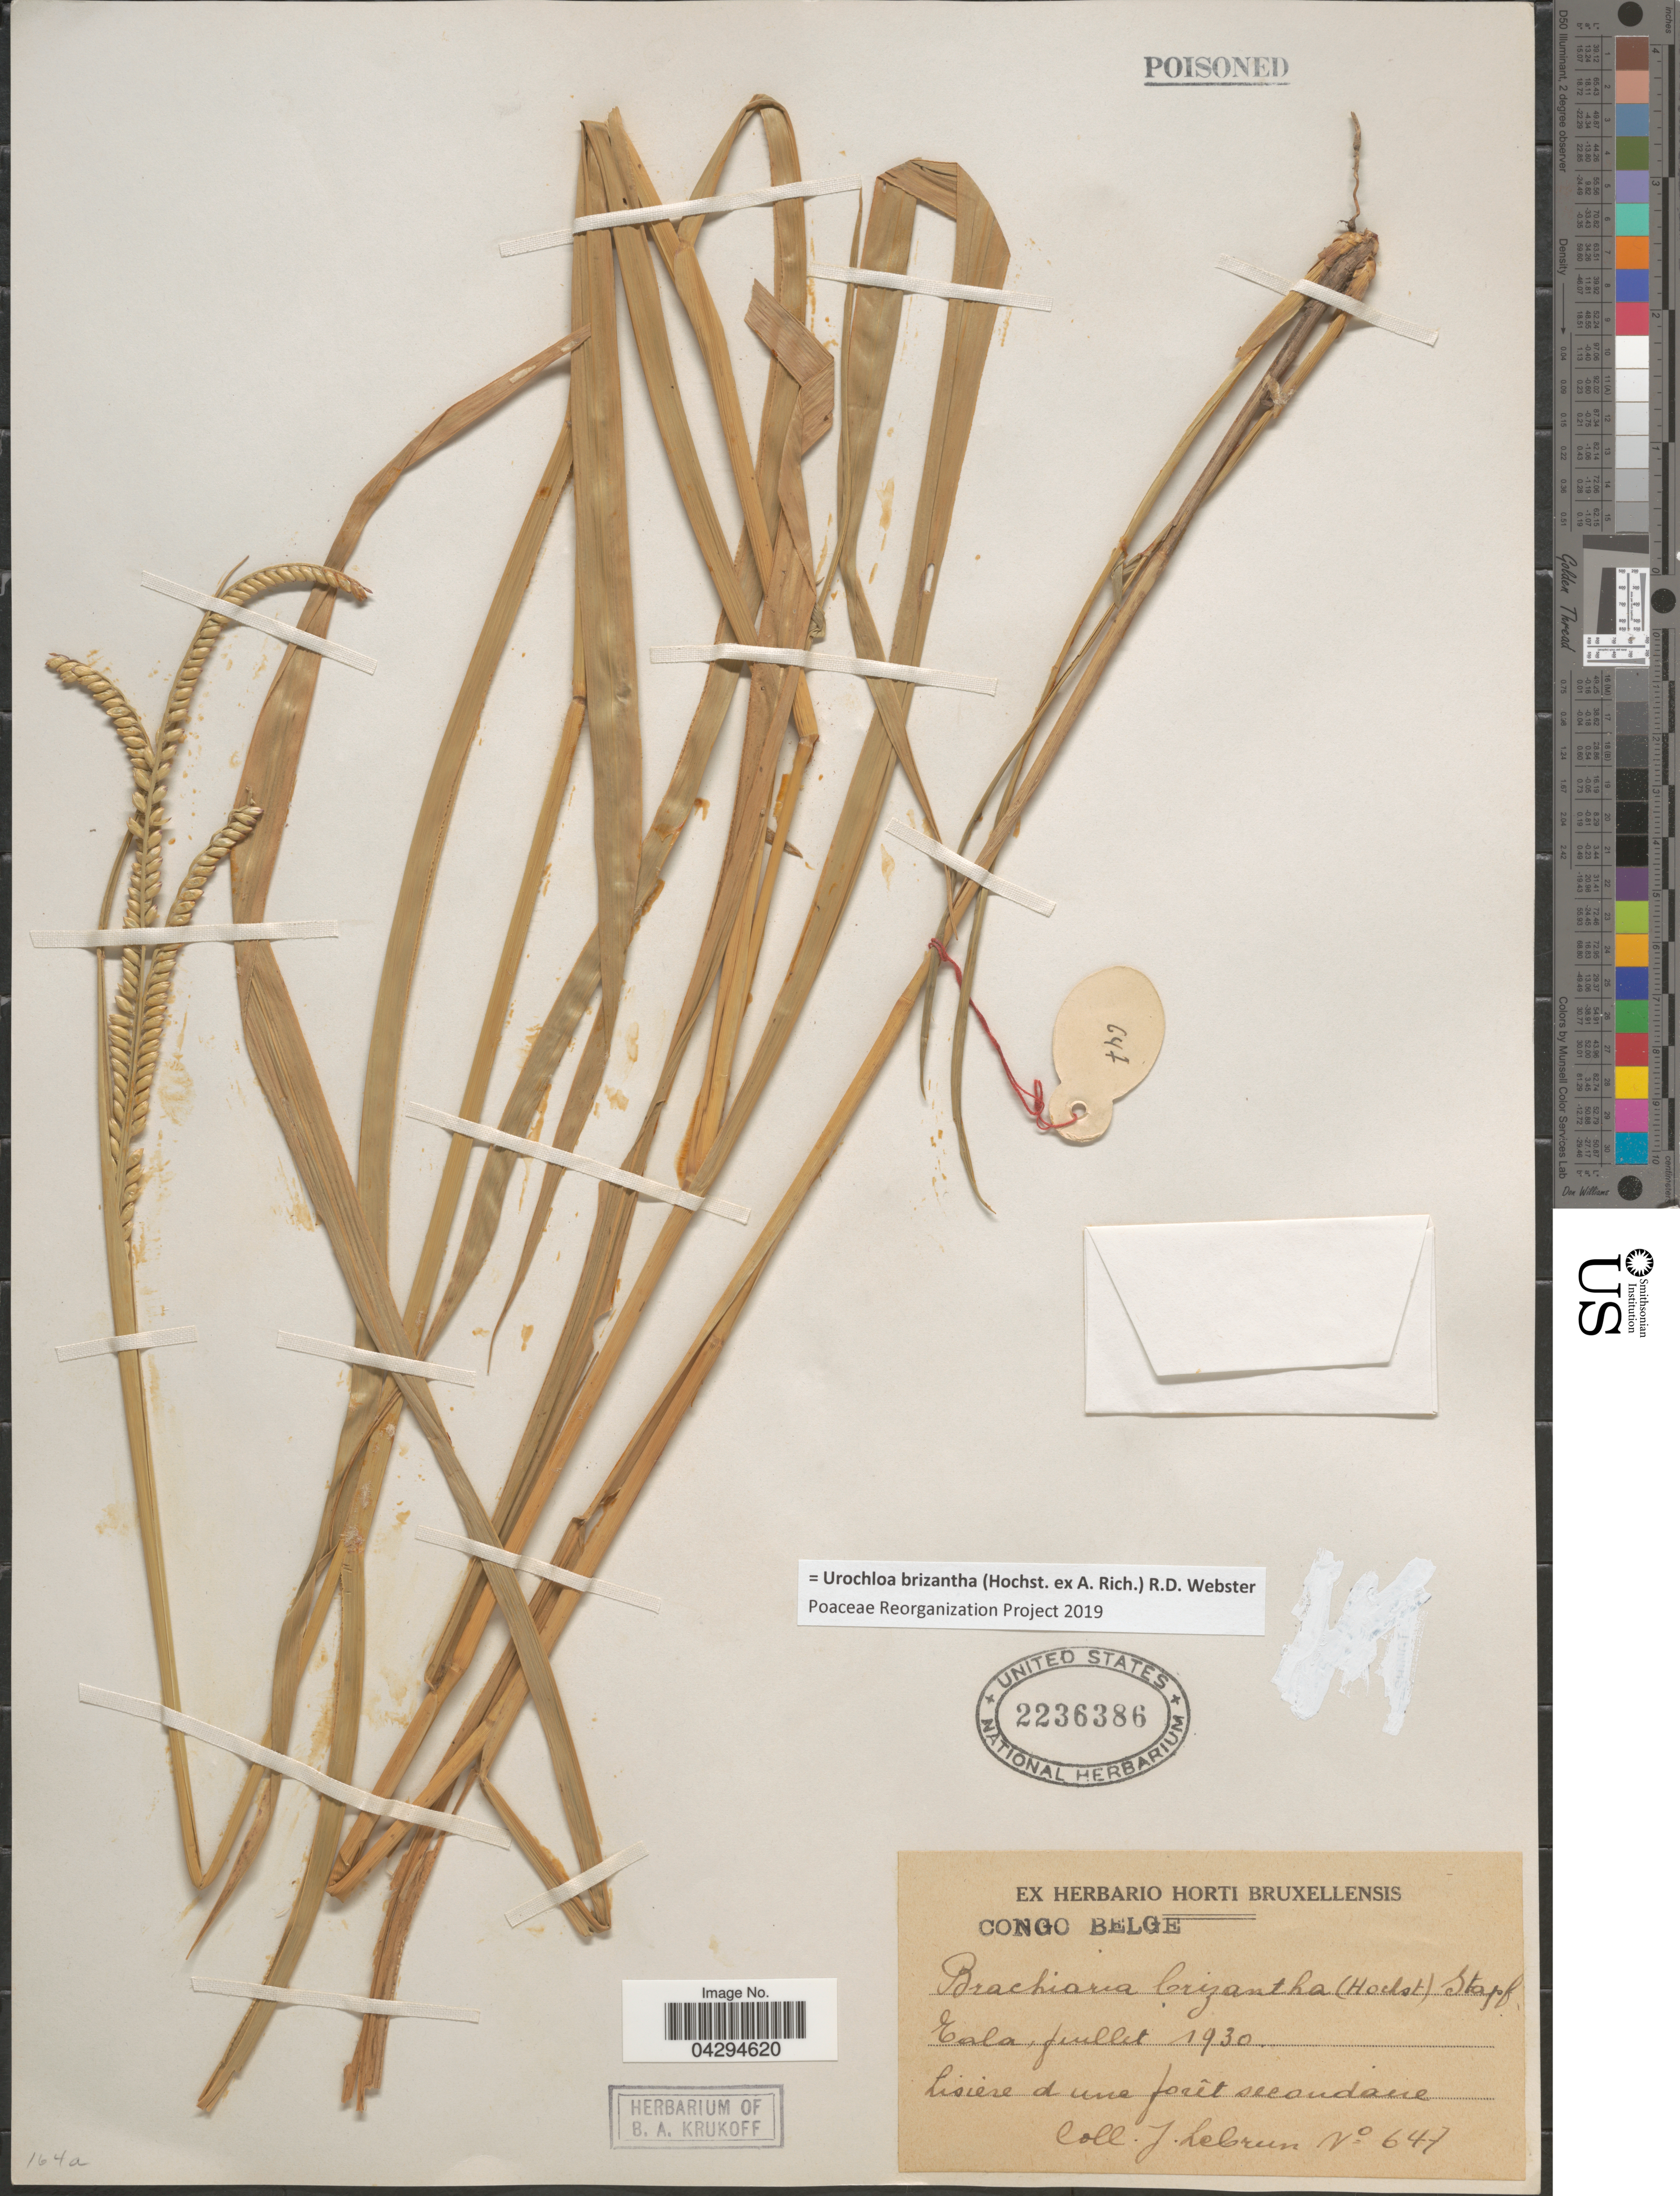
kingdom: Plantae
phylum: Tracheophyta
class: Liliopsida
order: Poales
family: Poaceae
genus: Urochloa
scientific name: Urochloa brizantha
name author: (Hochst. ex A. Rich.) R.D. Webster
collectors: J. A. Lebrun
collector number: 647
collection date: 1930-07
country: Congo, Democratic Republic of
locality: Congo Belge. Eala.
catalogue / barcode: US 2236386